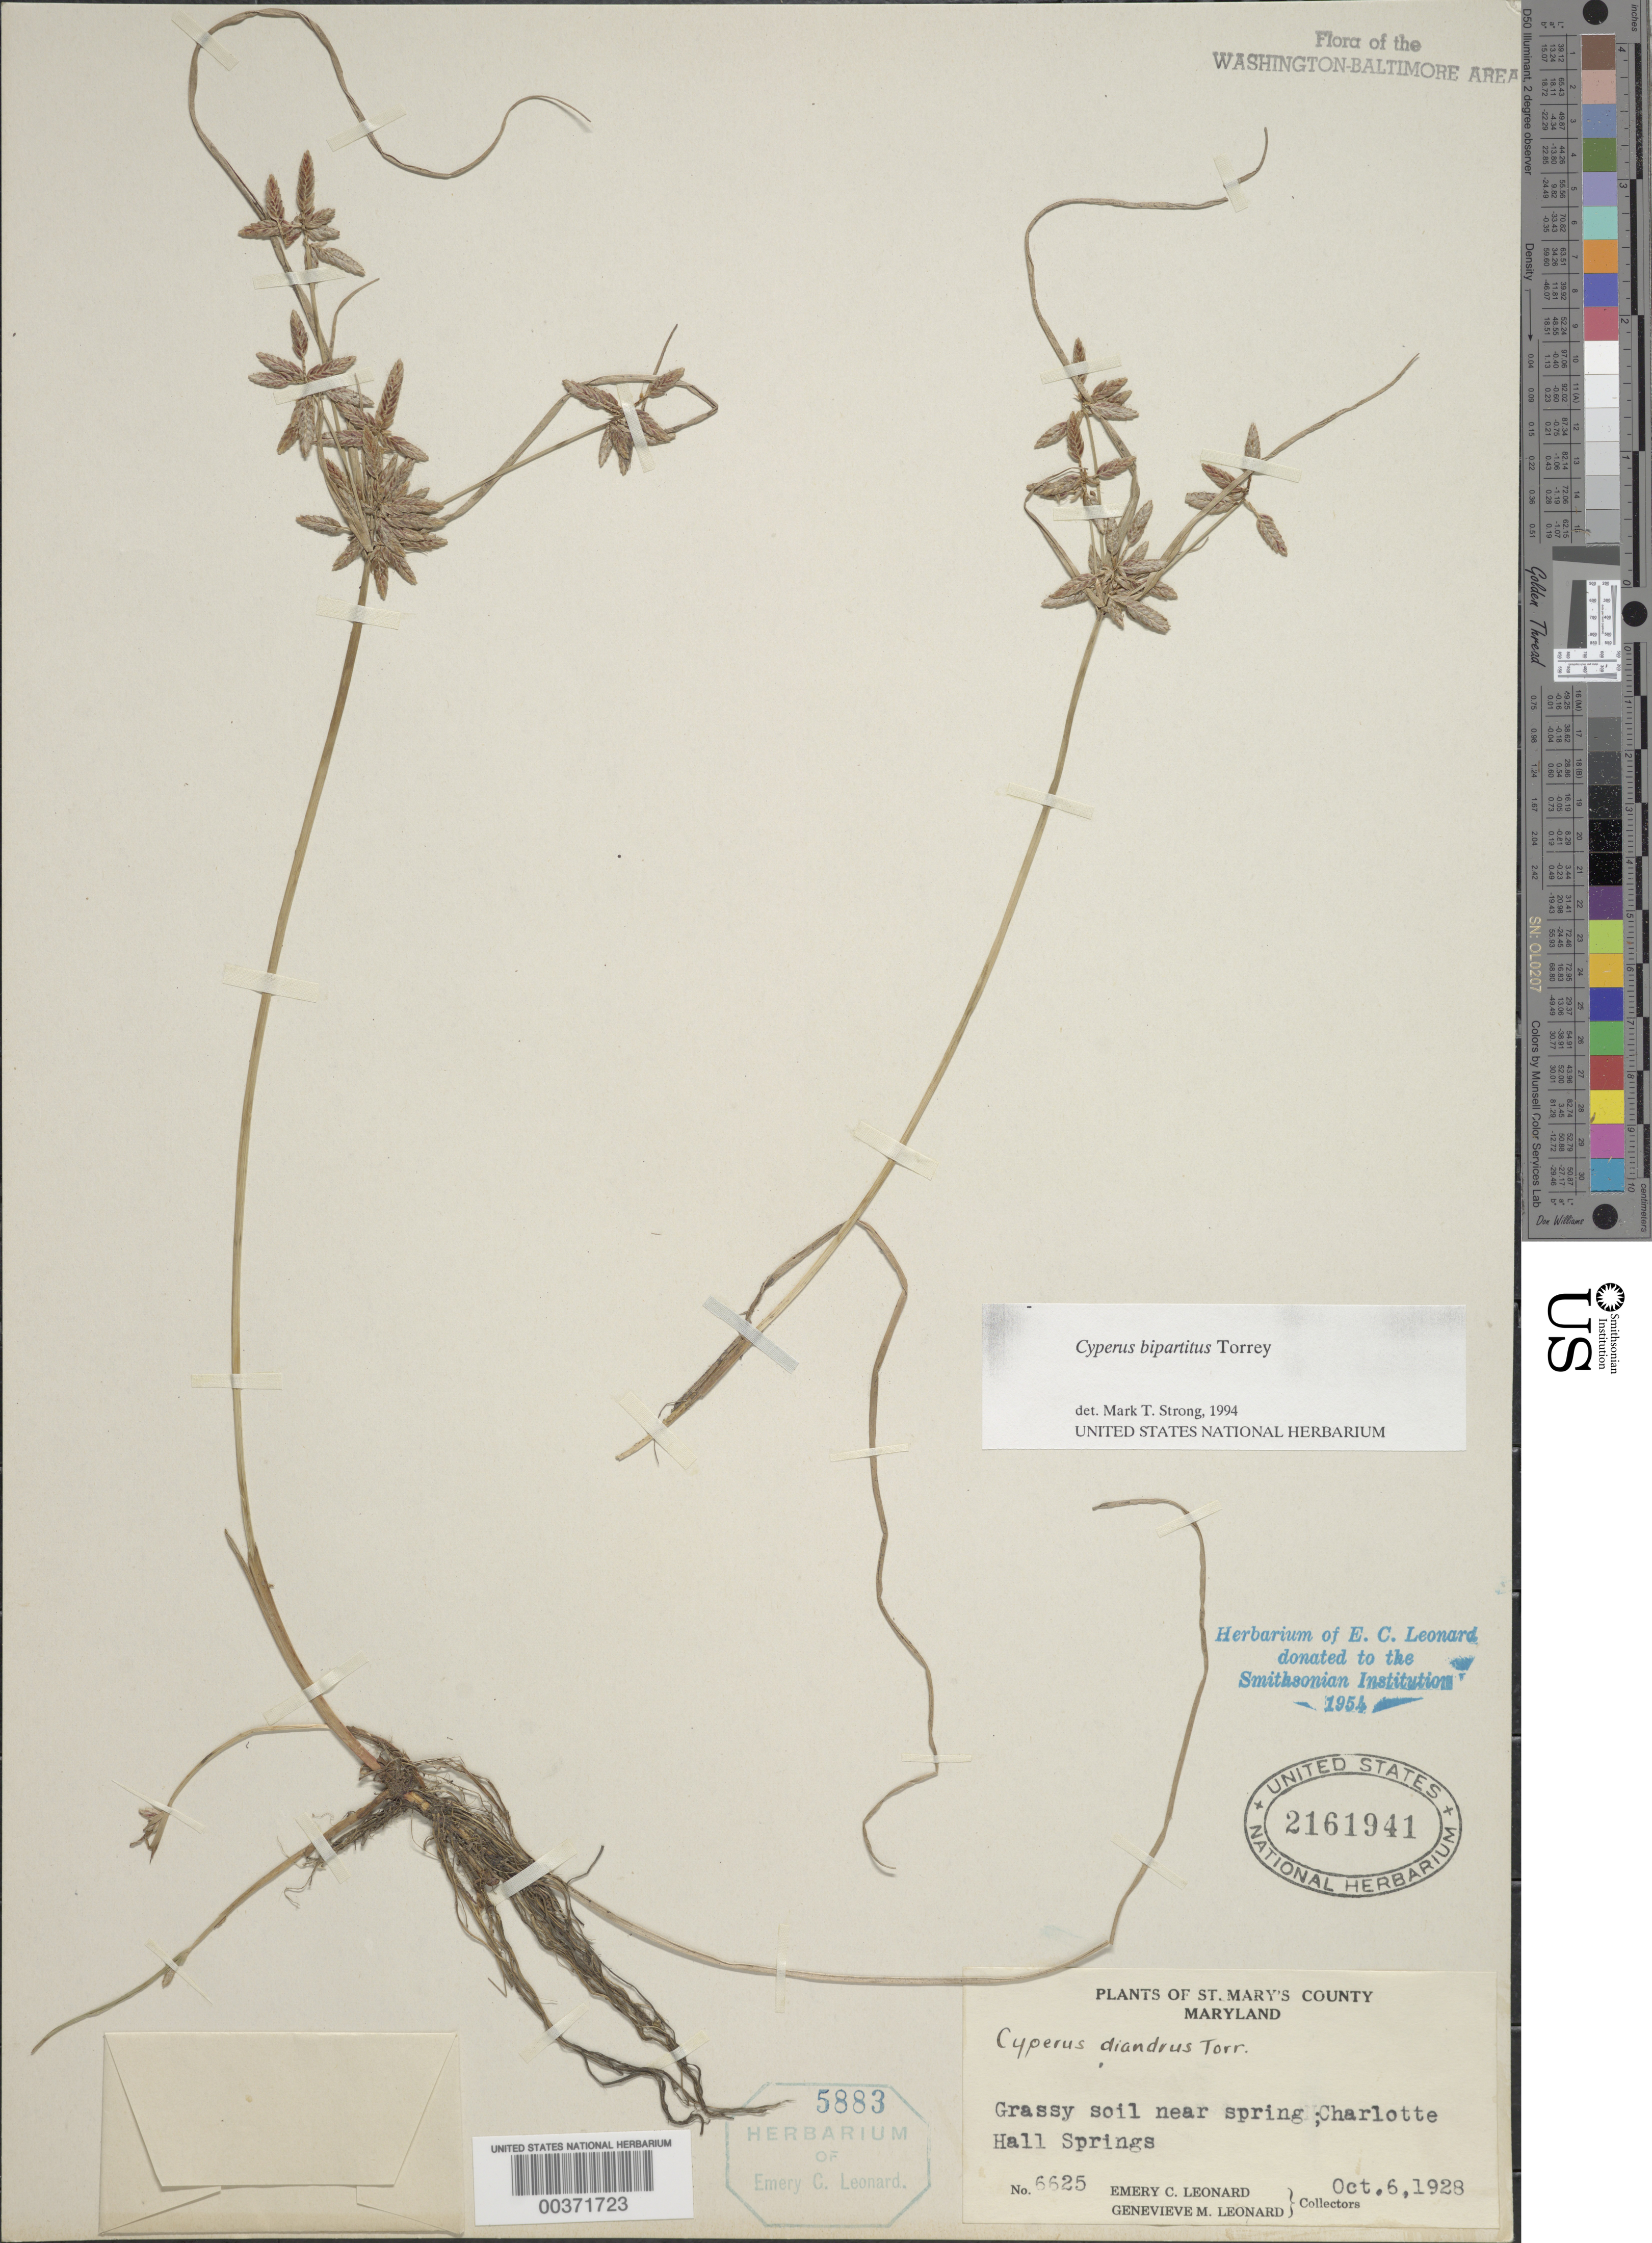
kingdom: Plantae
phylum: Tracheophyta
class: Liliopsida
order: Poales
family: Cyperaceae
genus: Cyperus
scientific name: Cyperus bipartitus Torr.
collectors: E. C. Leonard & G. M. Leonard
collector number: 6625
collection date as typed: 06 Oct 1928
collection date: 1928-10-06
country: United States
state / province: Maryland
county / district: St. Mary's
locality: Charlotte Hall Springs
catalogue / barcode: US 2161941